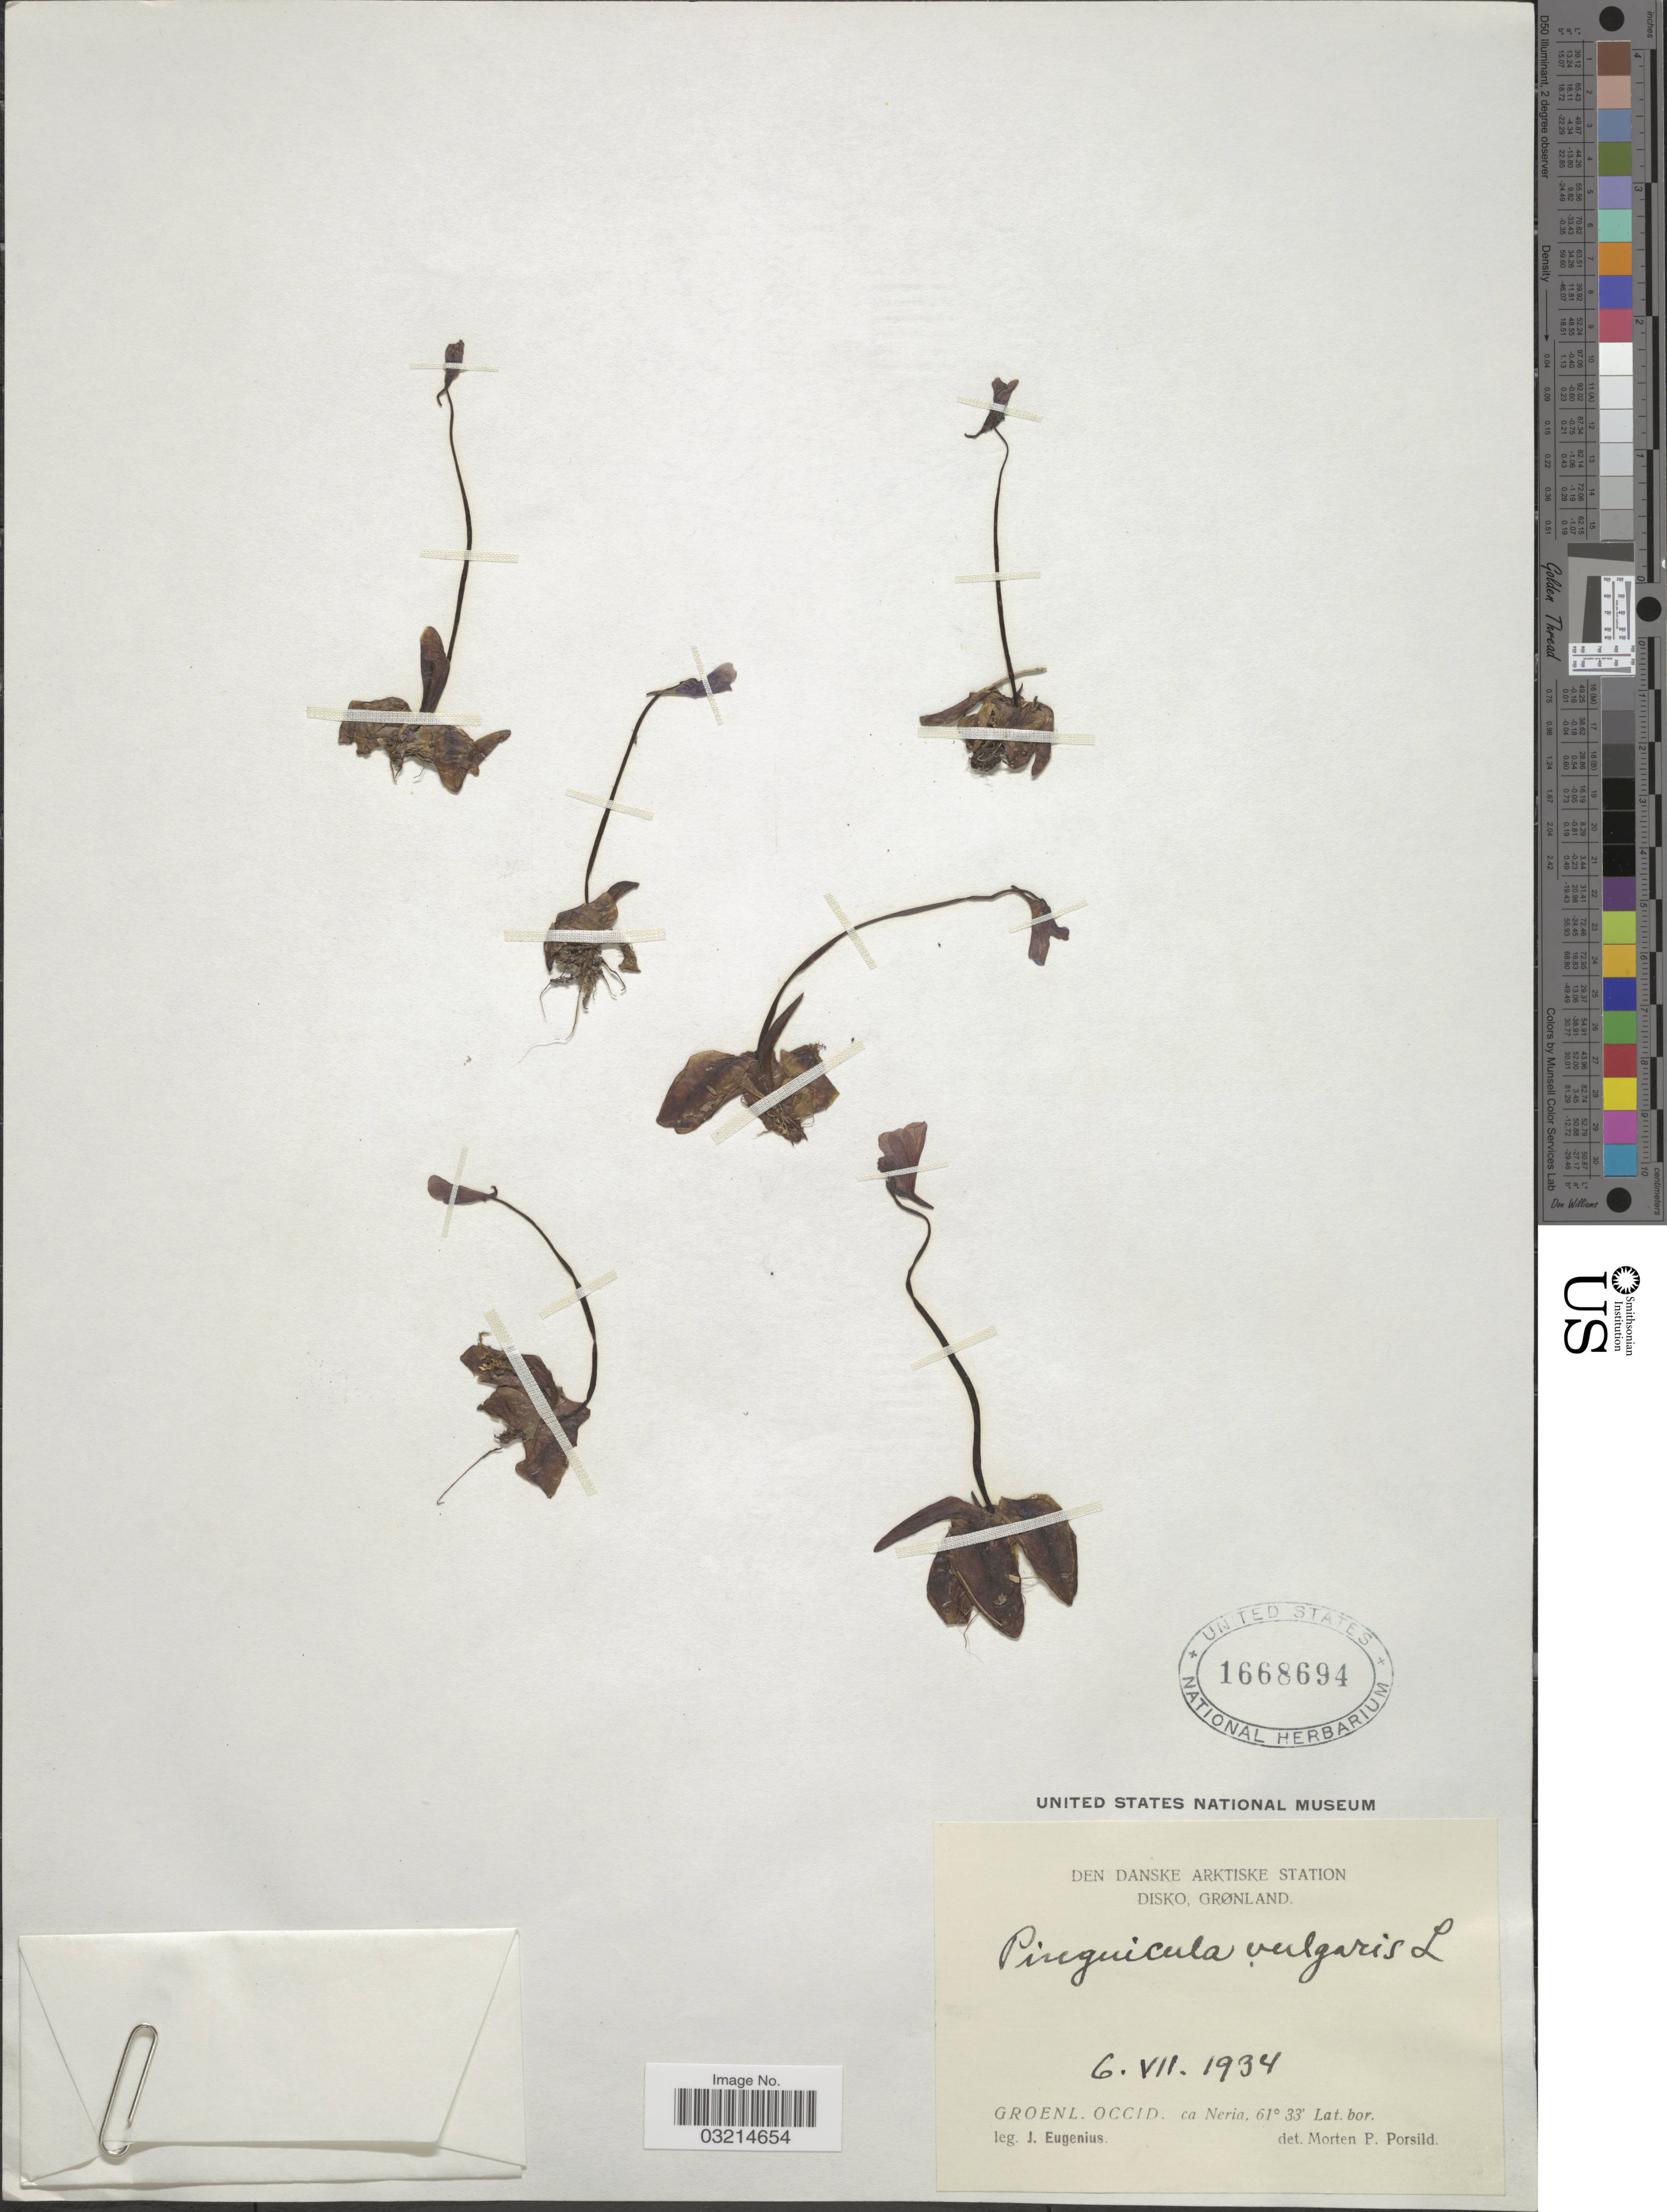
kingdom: Plantae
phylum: Tracheophyta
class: Magnoliopsida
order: Lamiales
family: Lentibulariaceae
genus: Pinguicula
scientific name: Pinguicula vulgaris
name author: L.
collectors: J. Eugenius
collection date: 1934-07-06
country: Greenland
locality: Den Danske Arktiske Station, Disko, Gronland. Groendl. Occid. ca Neria.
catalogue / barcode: US 1668694